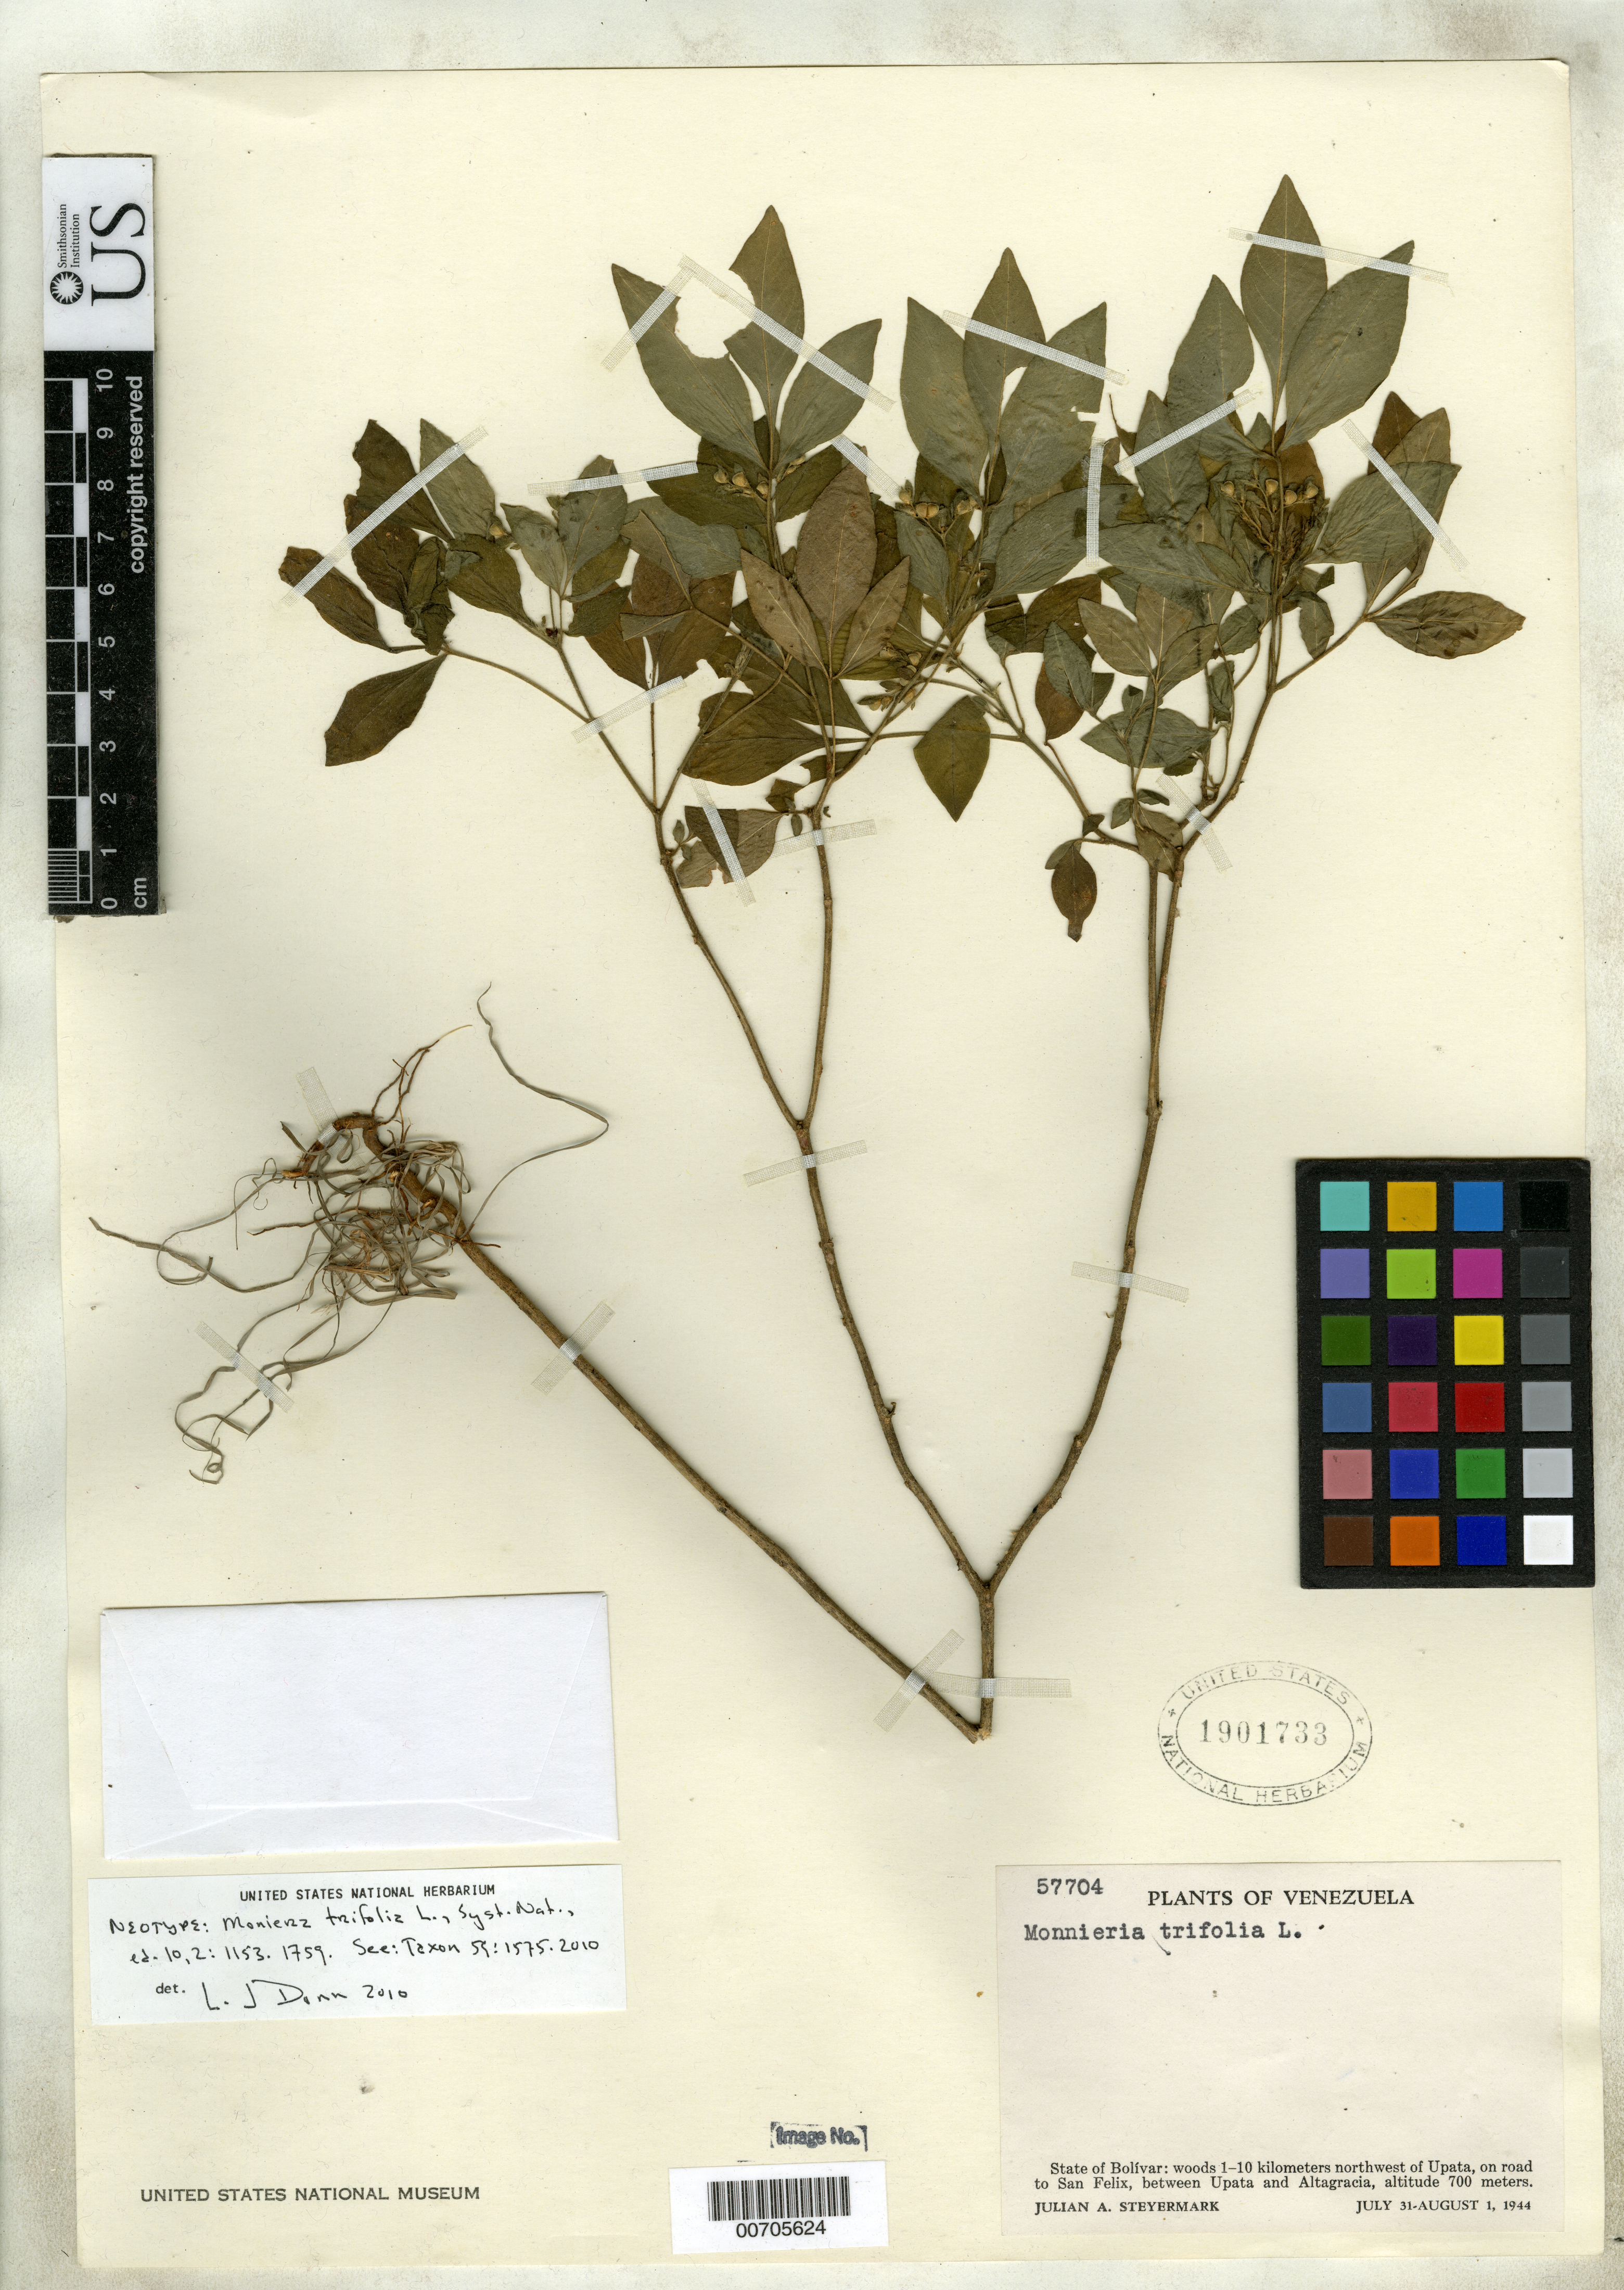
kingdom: Plantae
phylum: Tracheophyta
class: Magnoliopsida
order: Sapindales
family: Rutaceae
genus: Monnieria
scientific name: Monnieria trifolia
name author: L.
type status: Neotype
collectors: J. Steyermark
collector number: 57704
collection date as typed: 31 Jul 1944 to 01 Aug 1944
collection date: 1944-07-31/1944-08-01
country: Venezuela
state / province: Bolívar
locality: State of Bolívar: woods 1-10 km northwest of Upata, on road to San Felix, between Upata and Altagracia.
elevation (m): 700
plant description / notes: Currently accepted name as cited by Dorr & Wiersema, 2010.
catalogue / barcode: US 1901733